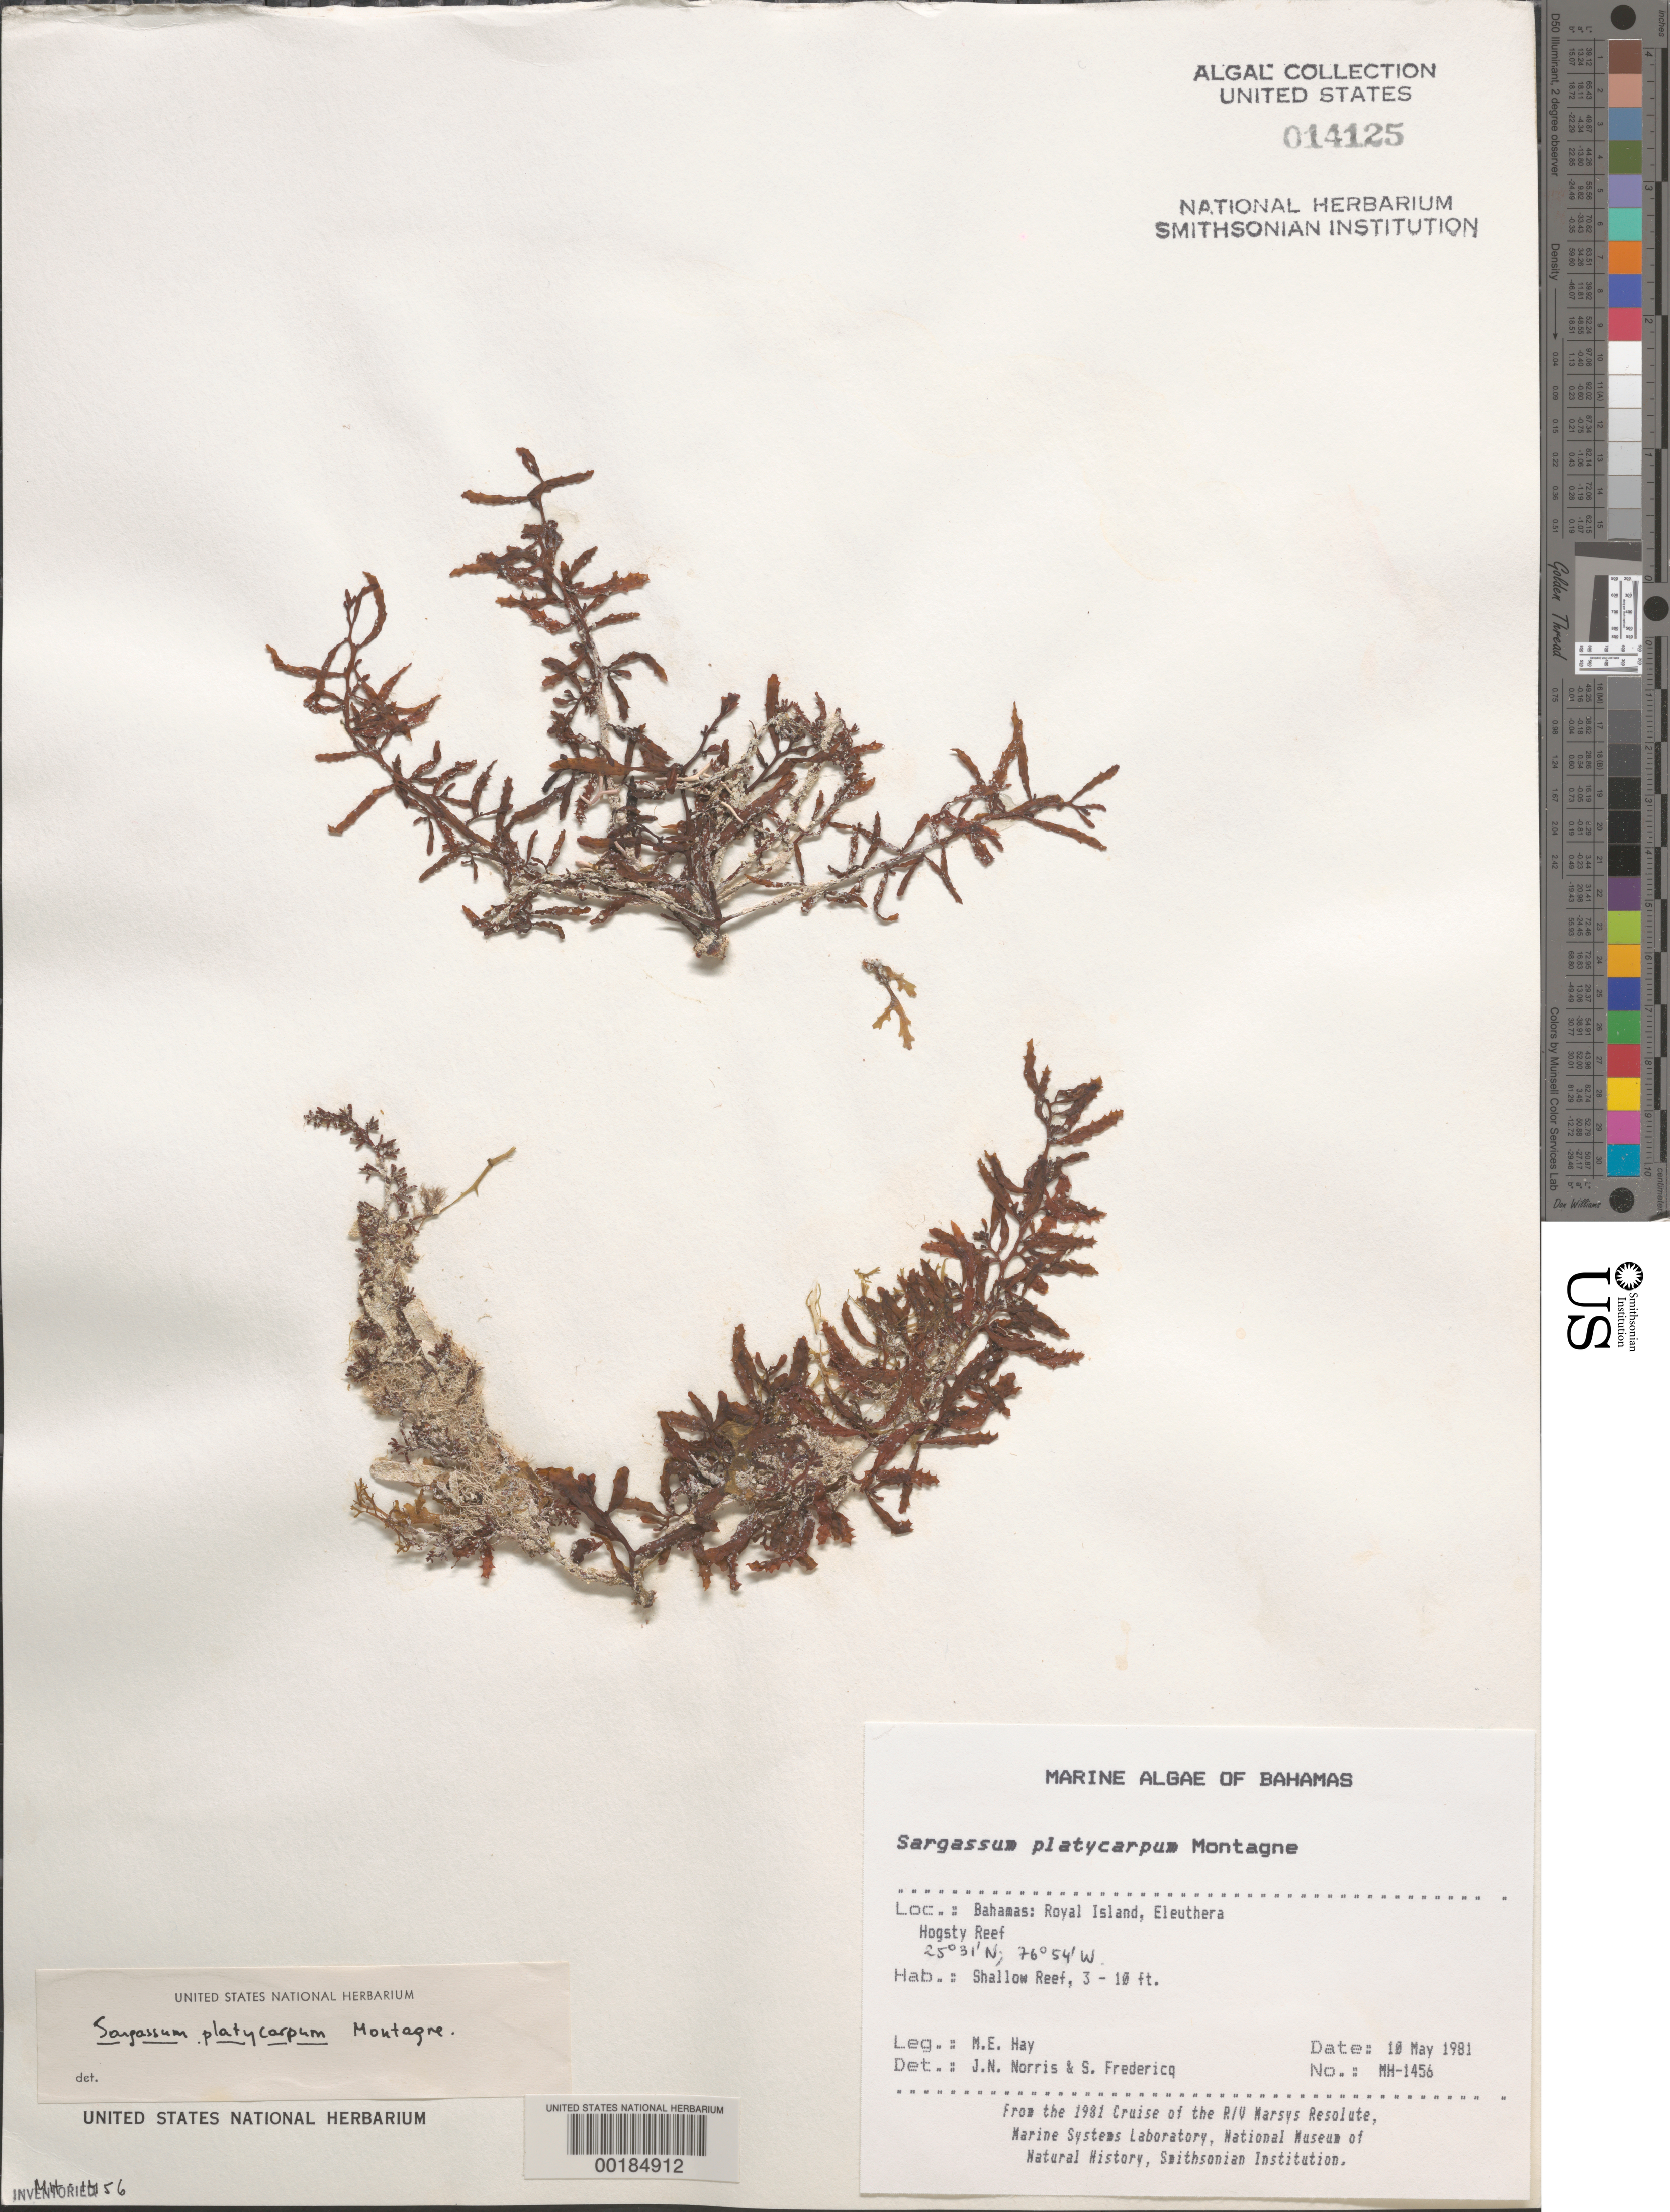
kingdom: Chromista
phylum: Ochrophyta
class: Phaeophyceae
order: Fucales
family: Sargassaceae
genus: Sargassum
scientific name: Sargassum platycarpum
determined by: Norris, J. N.; Fredericq, S.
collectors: M. E. Hay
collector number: MEH-1456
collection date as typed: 10 May 1981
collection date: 1981-05-10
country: Bahamas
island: Eleuthera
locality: Hogsty Reef, Royal Island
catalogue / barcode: US 14125